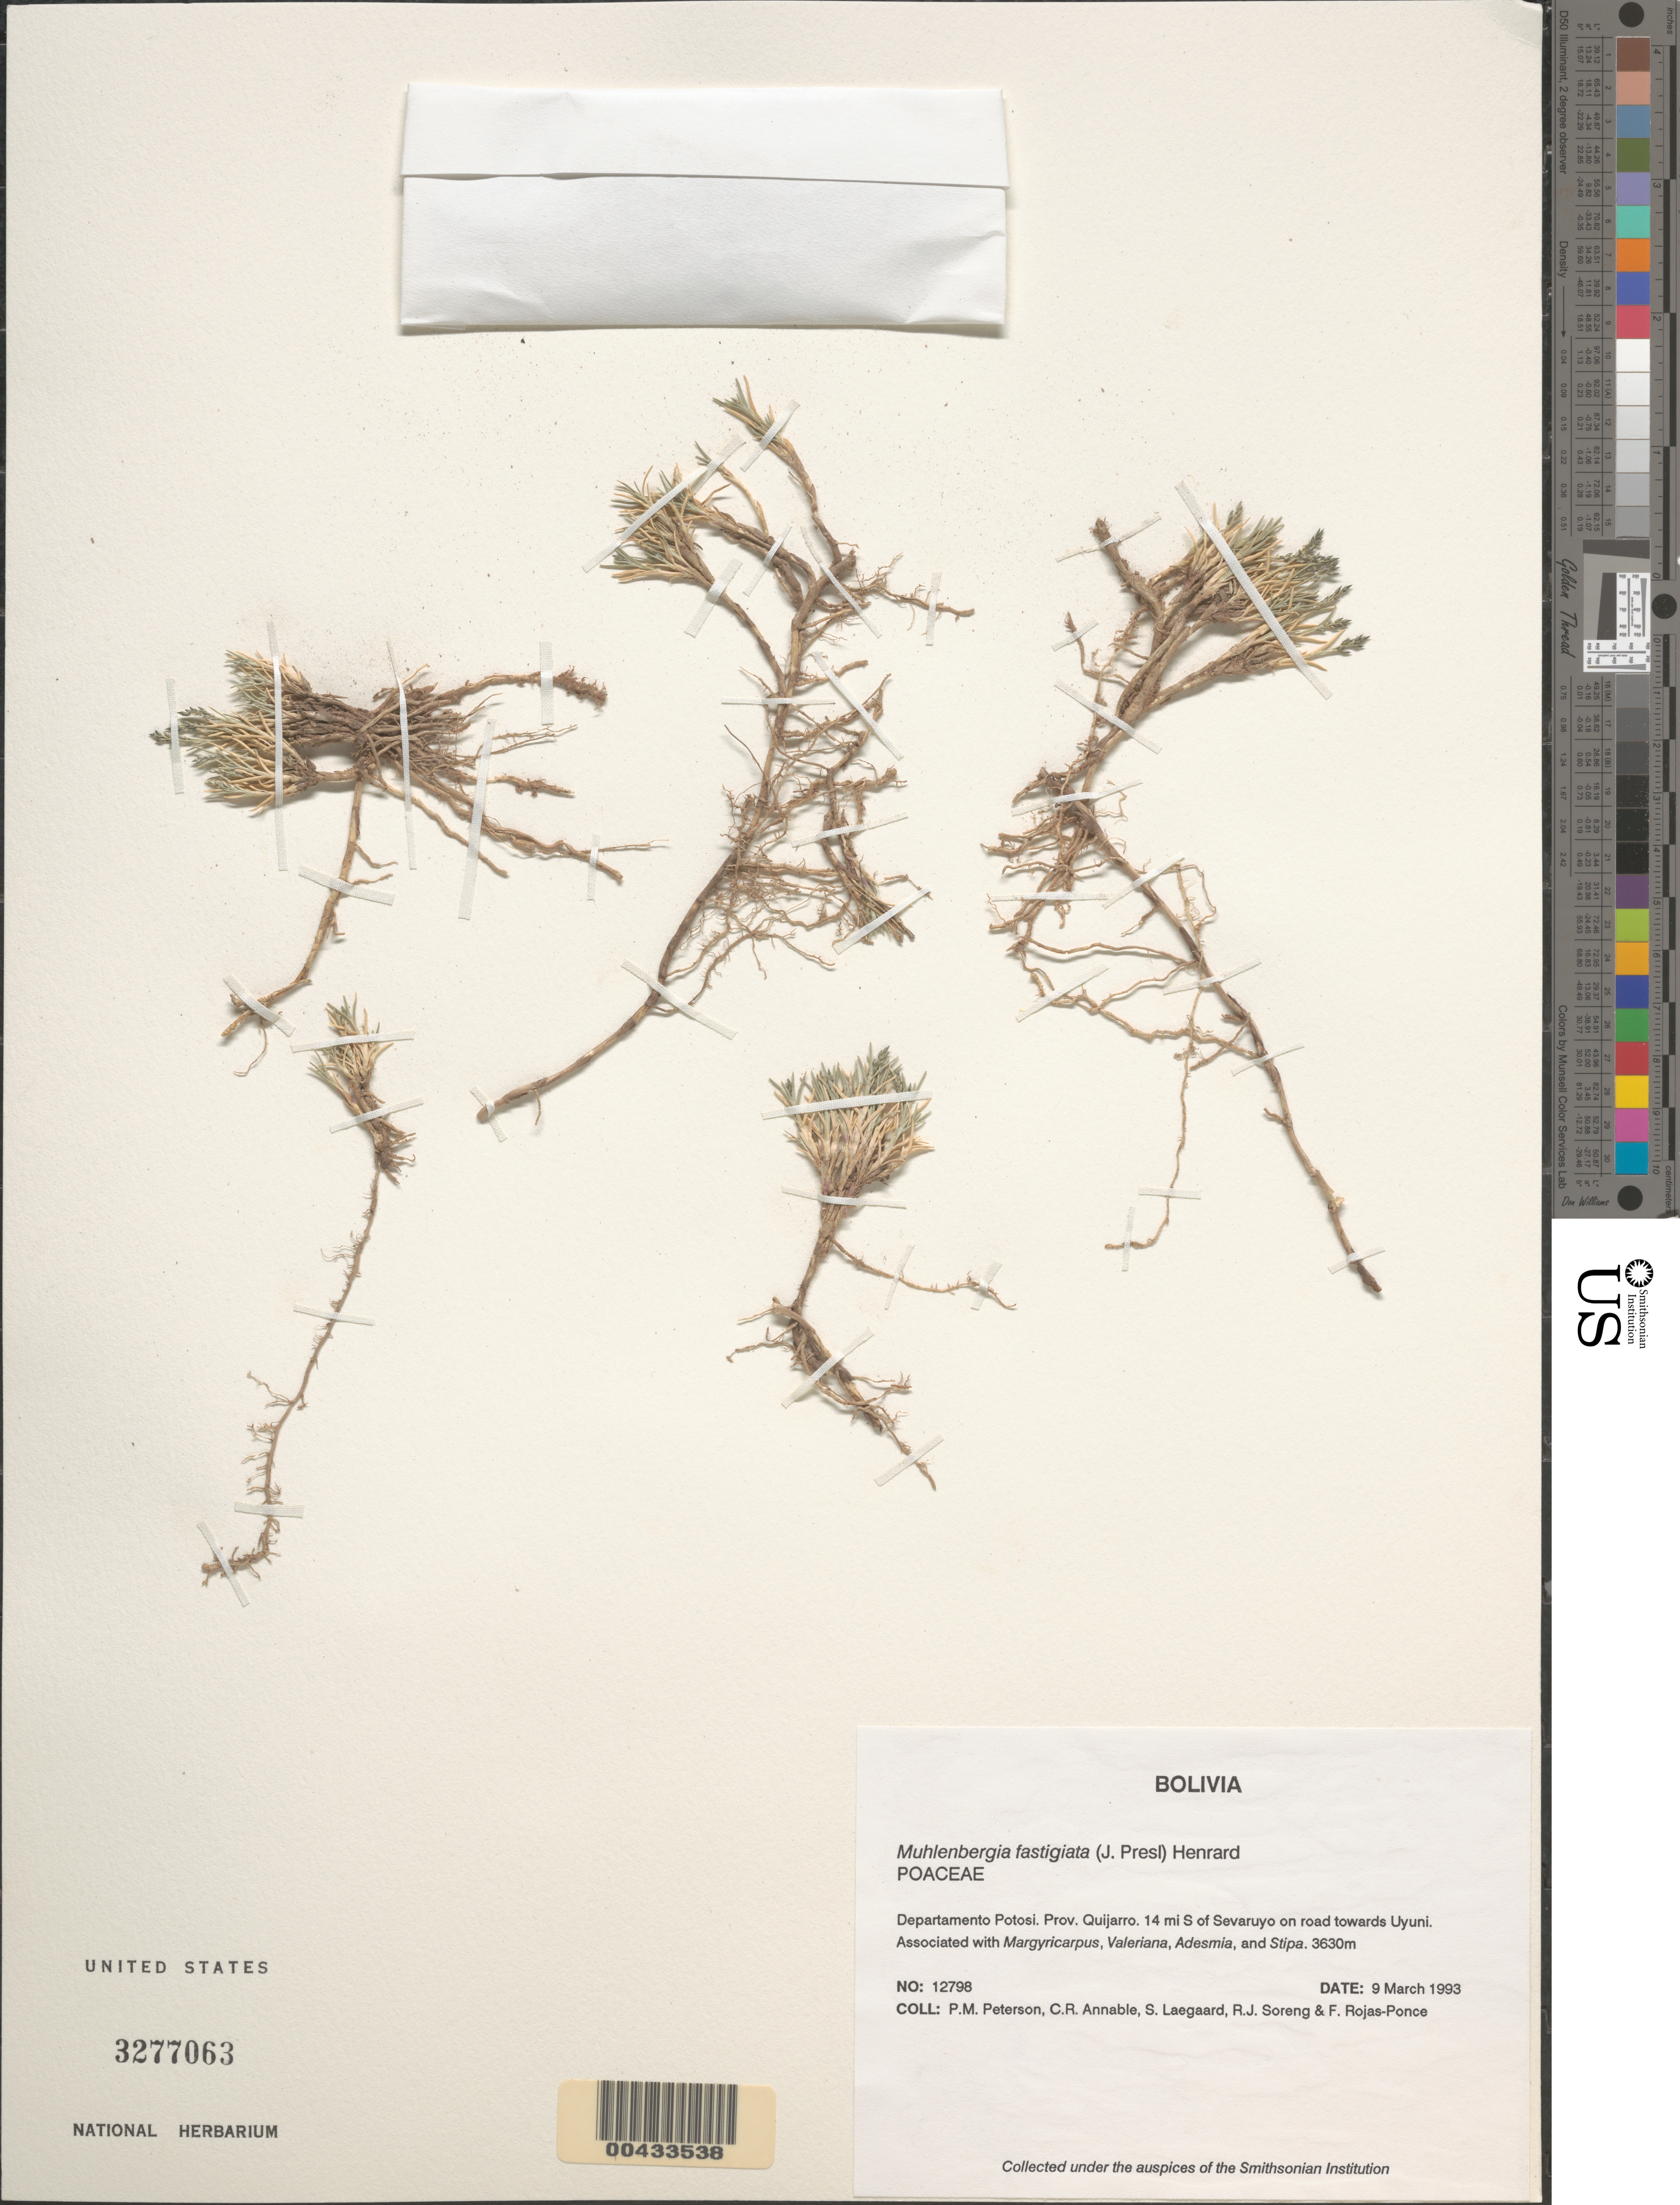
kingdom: Plantae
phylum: Tracheophyta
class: Liliopsida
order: Poales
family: Poaceae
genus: Muhlenbergia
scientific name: Muhlenbergia fastigiata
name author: (J. Presl) Henr.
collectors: P. M. Peterson, C. R. Annable, S. Lægaard, R. J. Soreng & F. Rojas-Ponce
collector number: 12798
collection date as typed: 09 Mar 1993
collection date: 1993-03-09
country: Bolivia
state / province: Potosí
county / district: Quijarro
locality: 14 mi S of Sevaruyo on road towards Uyuni.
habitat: Associated with Margyricarpus, Valeriana, Adesmia, and Stipa.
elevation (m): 3630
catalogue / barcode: US 3277063